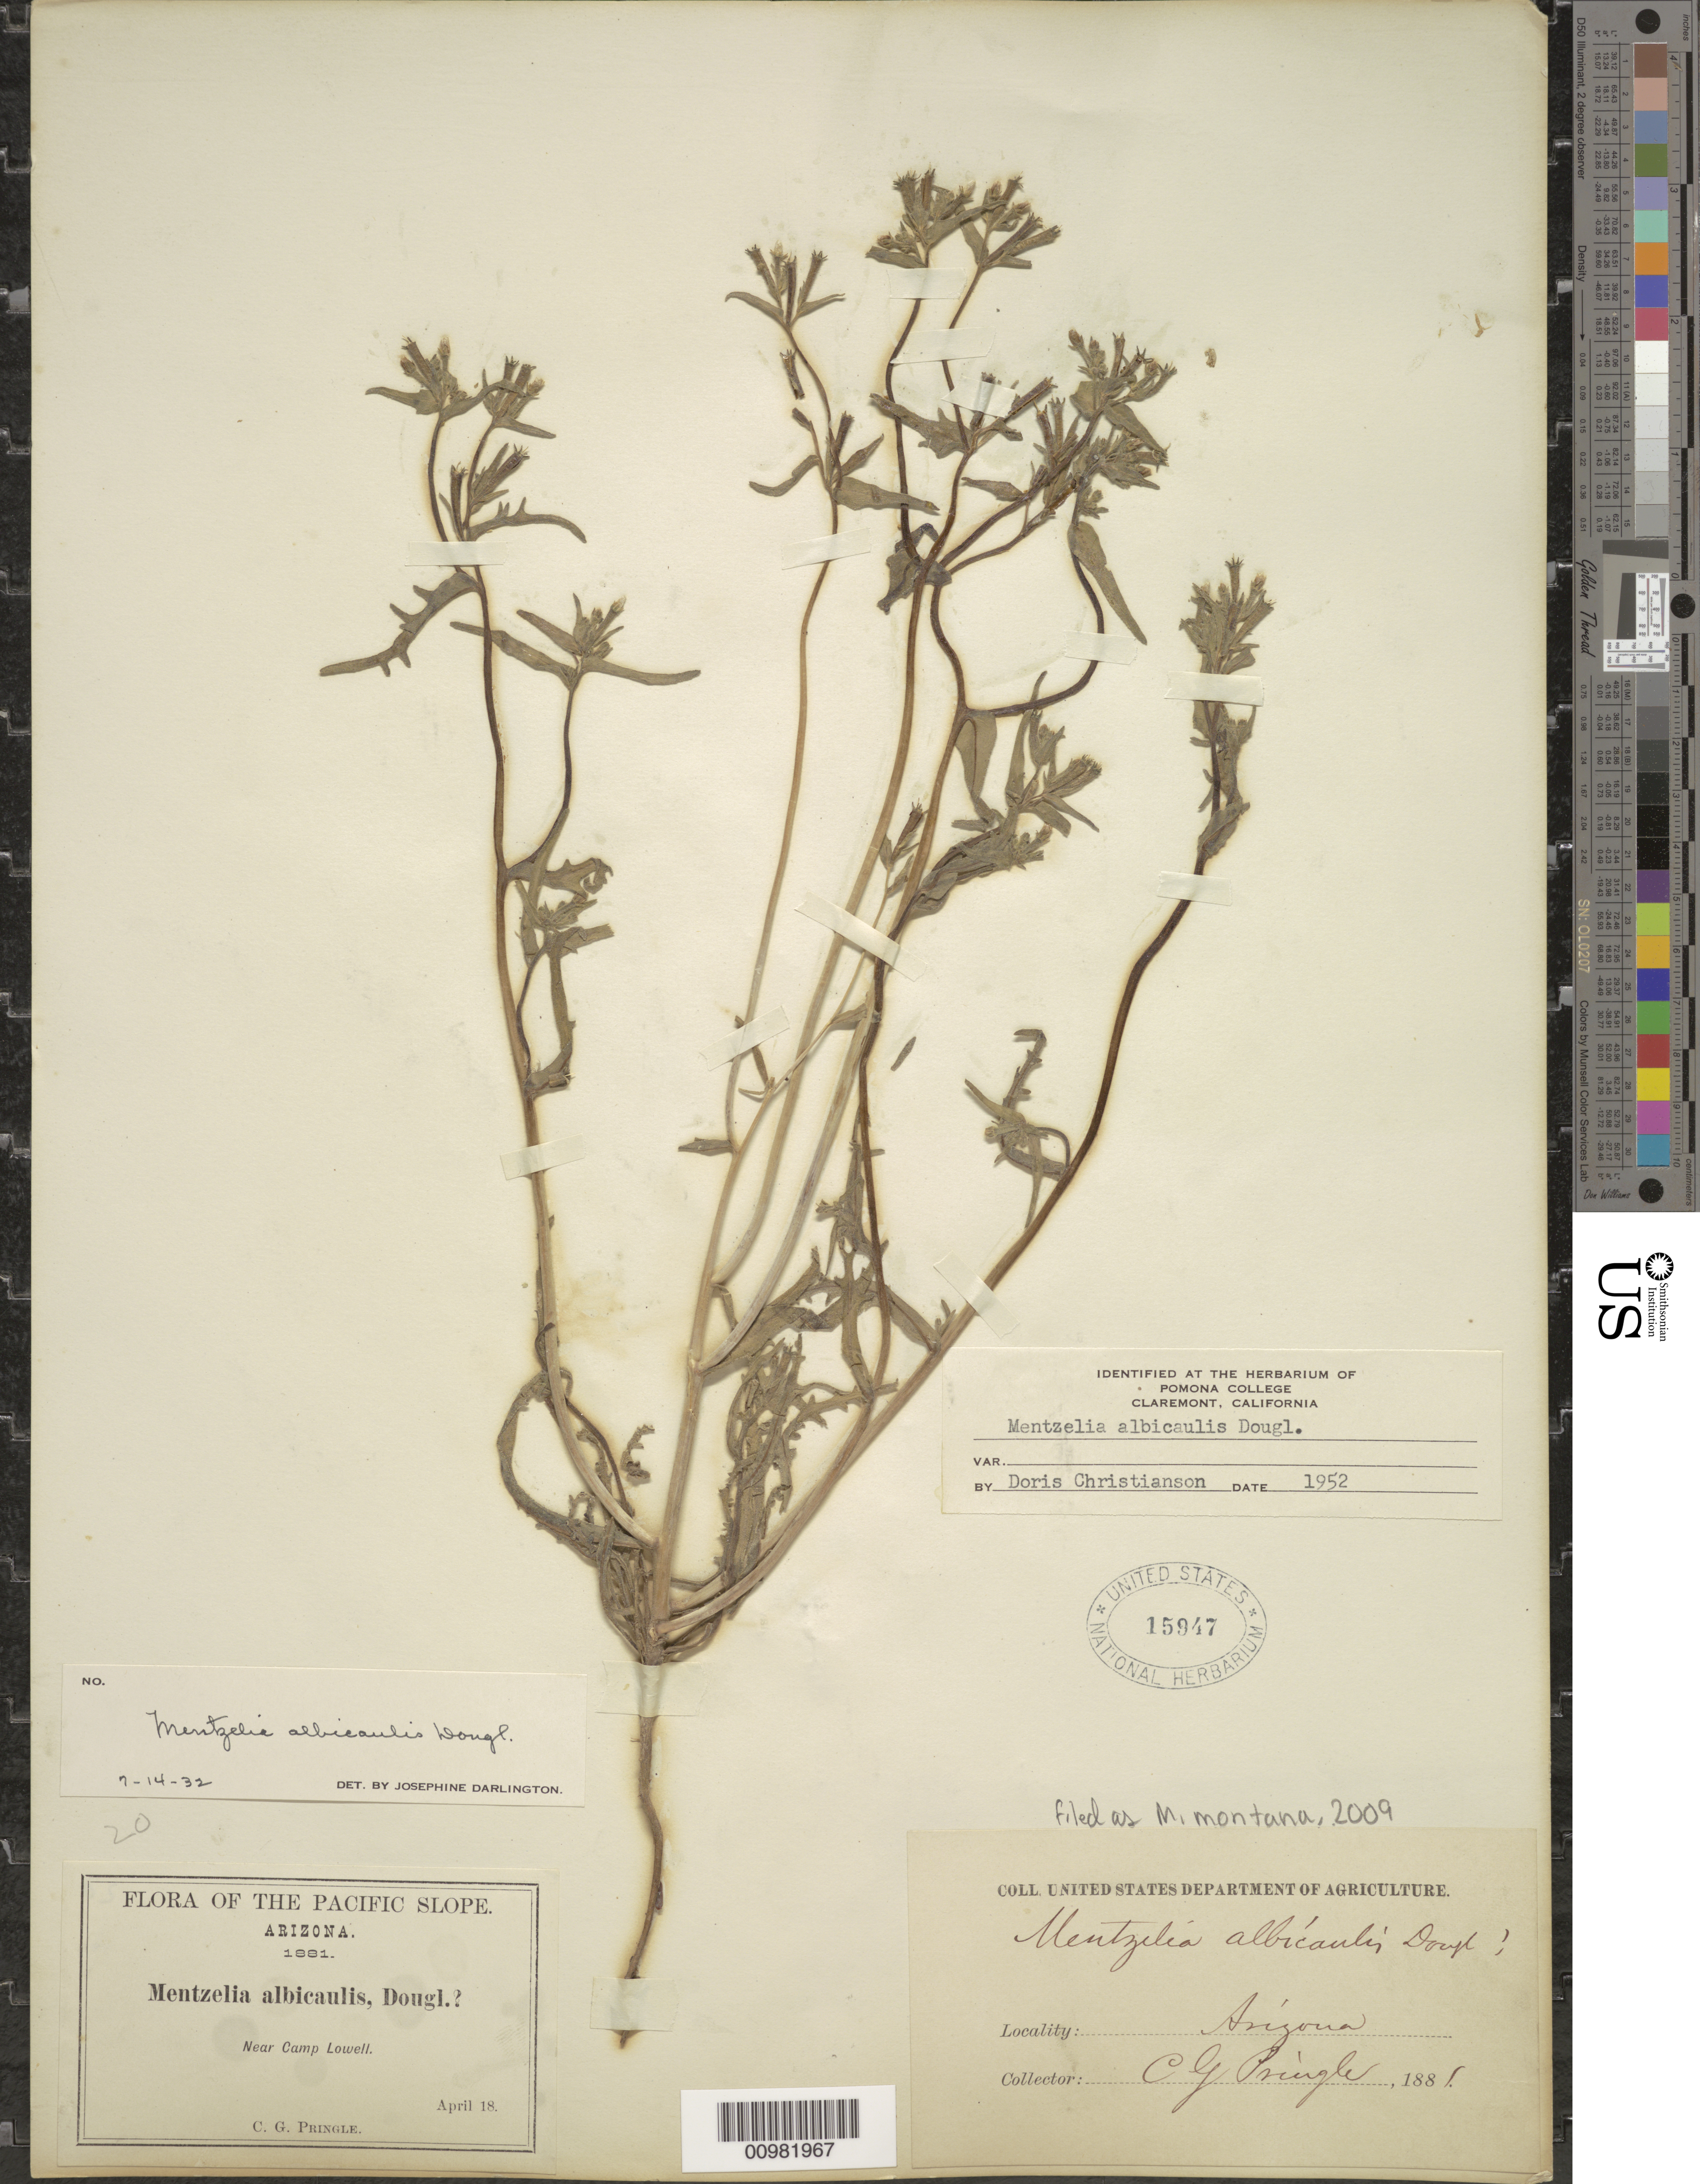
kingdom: Plantae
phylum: Tracheophyta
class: Magnoliopsida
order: Cornales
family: Loasaceae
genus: Mentzelia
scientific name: Mentzelia montana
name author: (Davidson) Davidson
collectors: C. G. Pringle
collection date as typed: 18 Apr 1881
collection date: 1881-04-18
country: United States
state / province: Arizona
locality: Near Camp Lowell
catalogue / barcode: US 15947